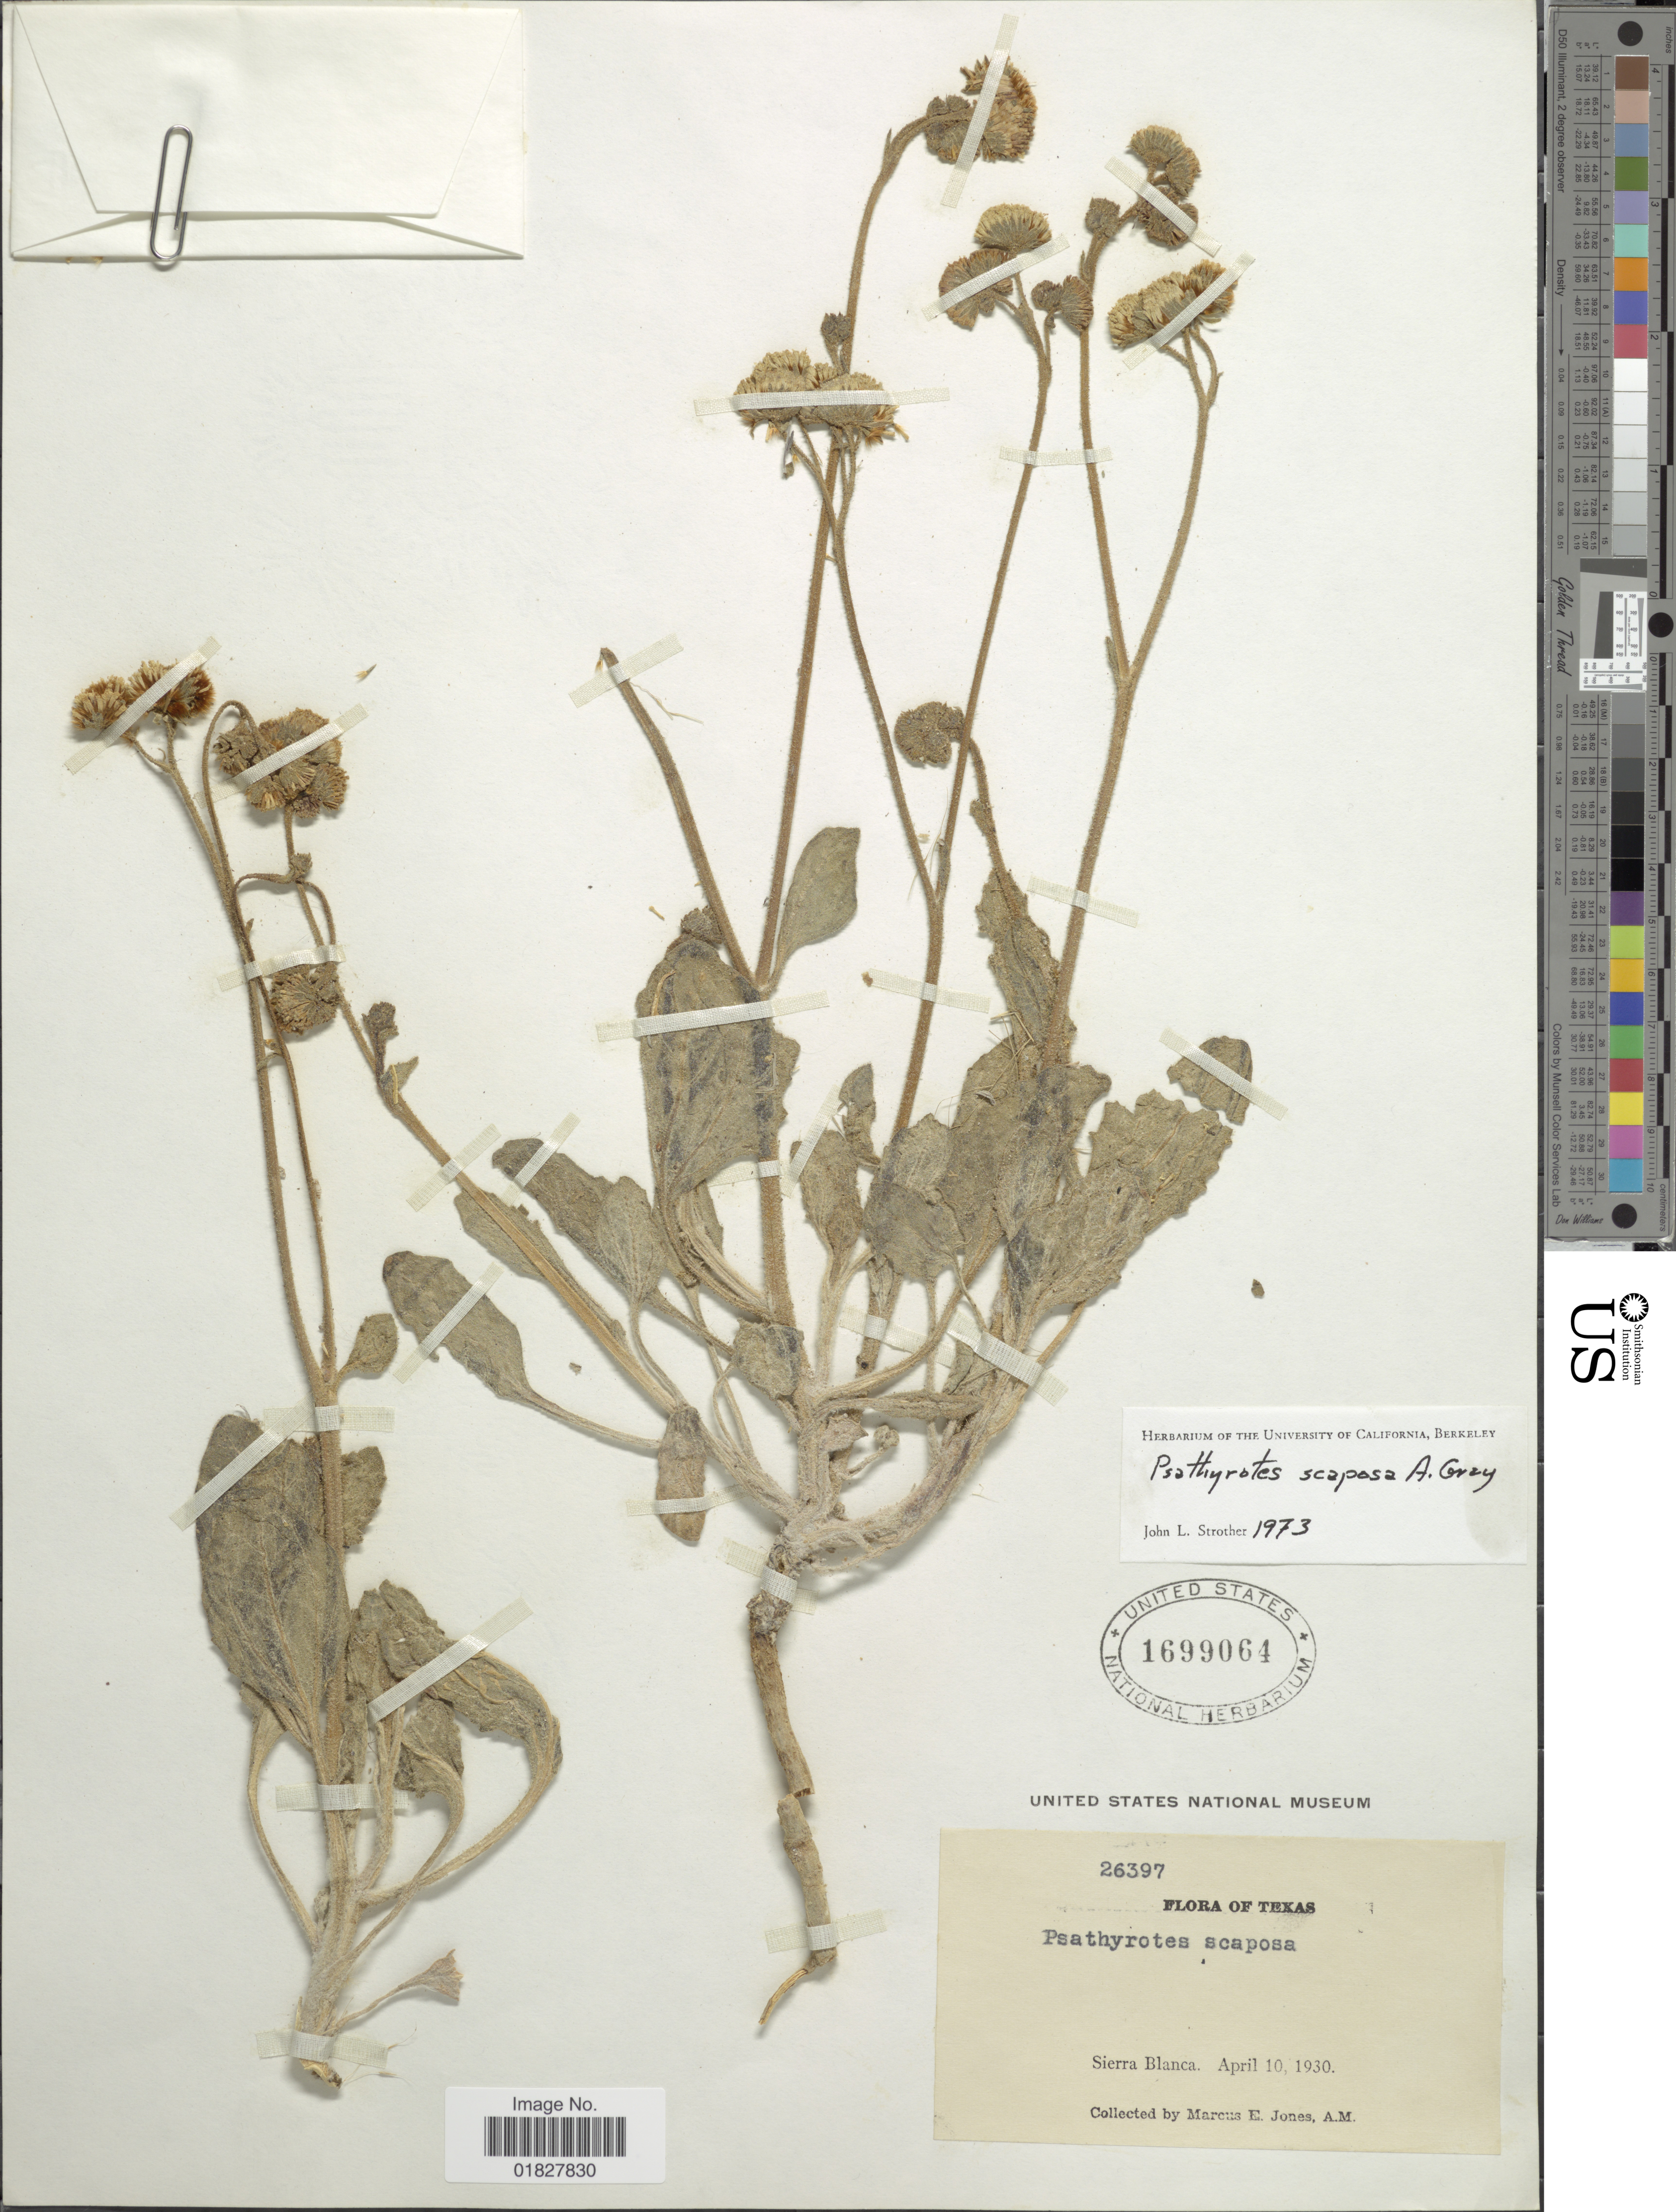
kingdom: Plantae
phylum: Tracheophyta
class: Magnoliopsida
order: Asterales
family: Asteraceae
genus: Psathyrotopsis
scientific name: Psathyrotopsis scaposa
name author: (A. Gray) H. Rob.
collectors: M. E. Jones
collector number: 26397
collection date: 1930-04-10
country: United States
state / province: Texas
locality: Sierra Blanca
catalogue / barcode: US 1699064